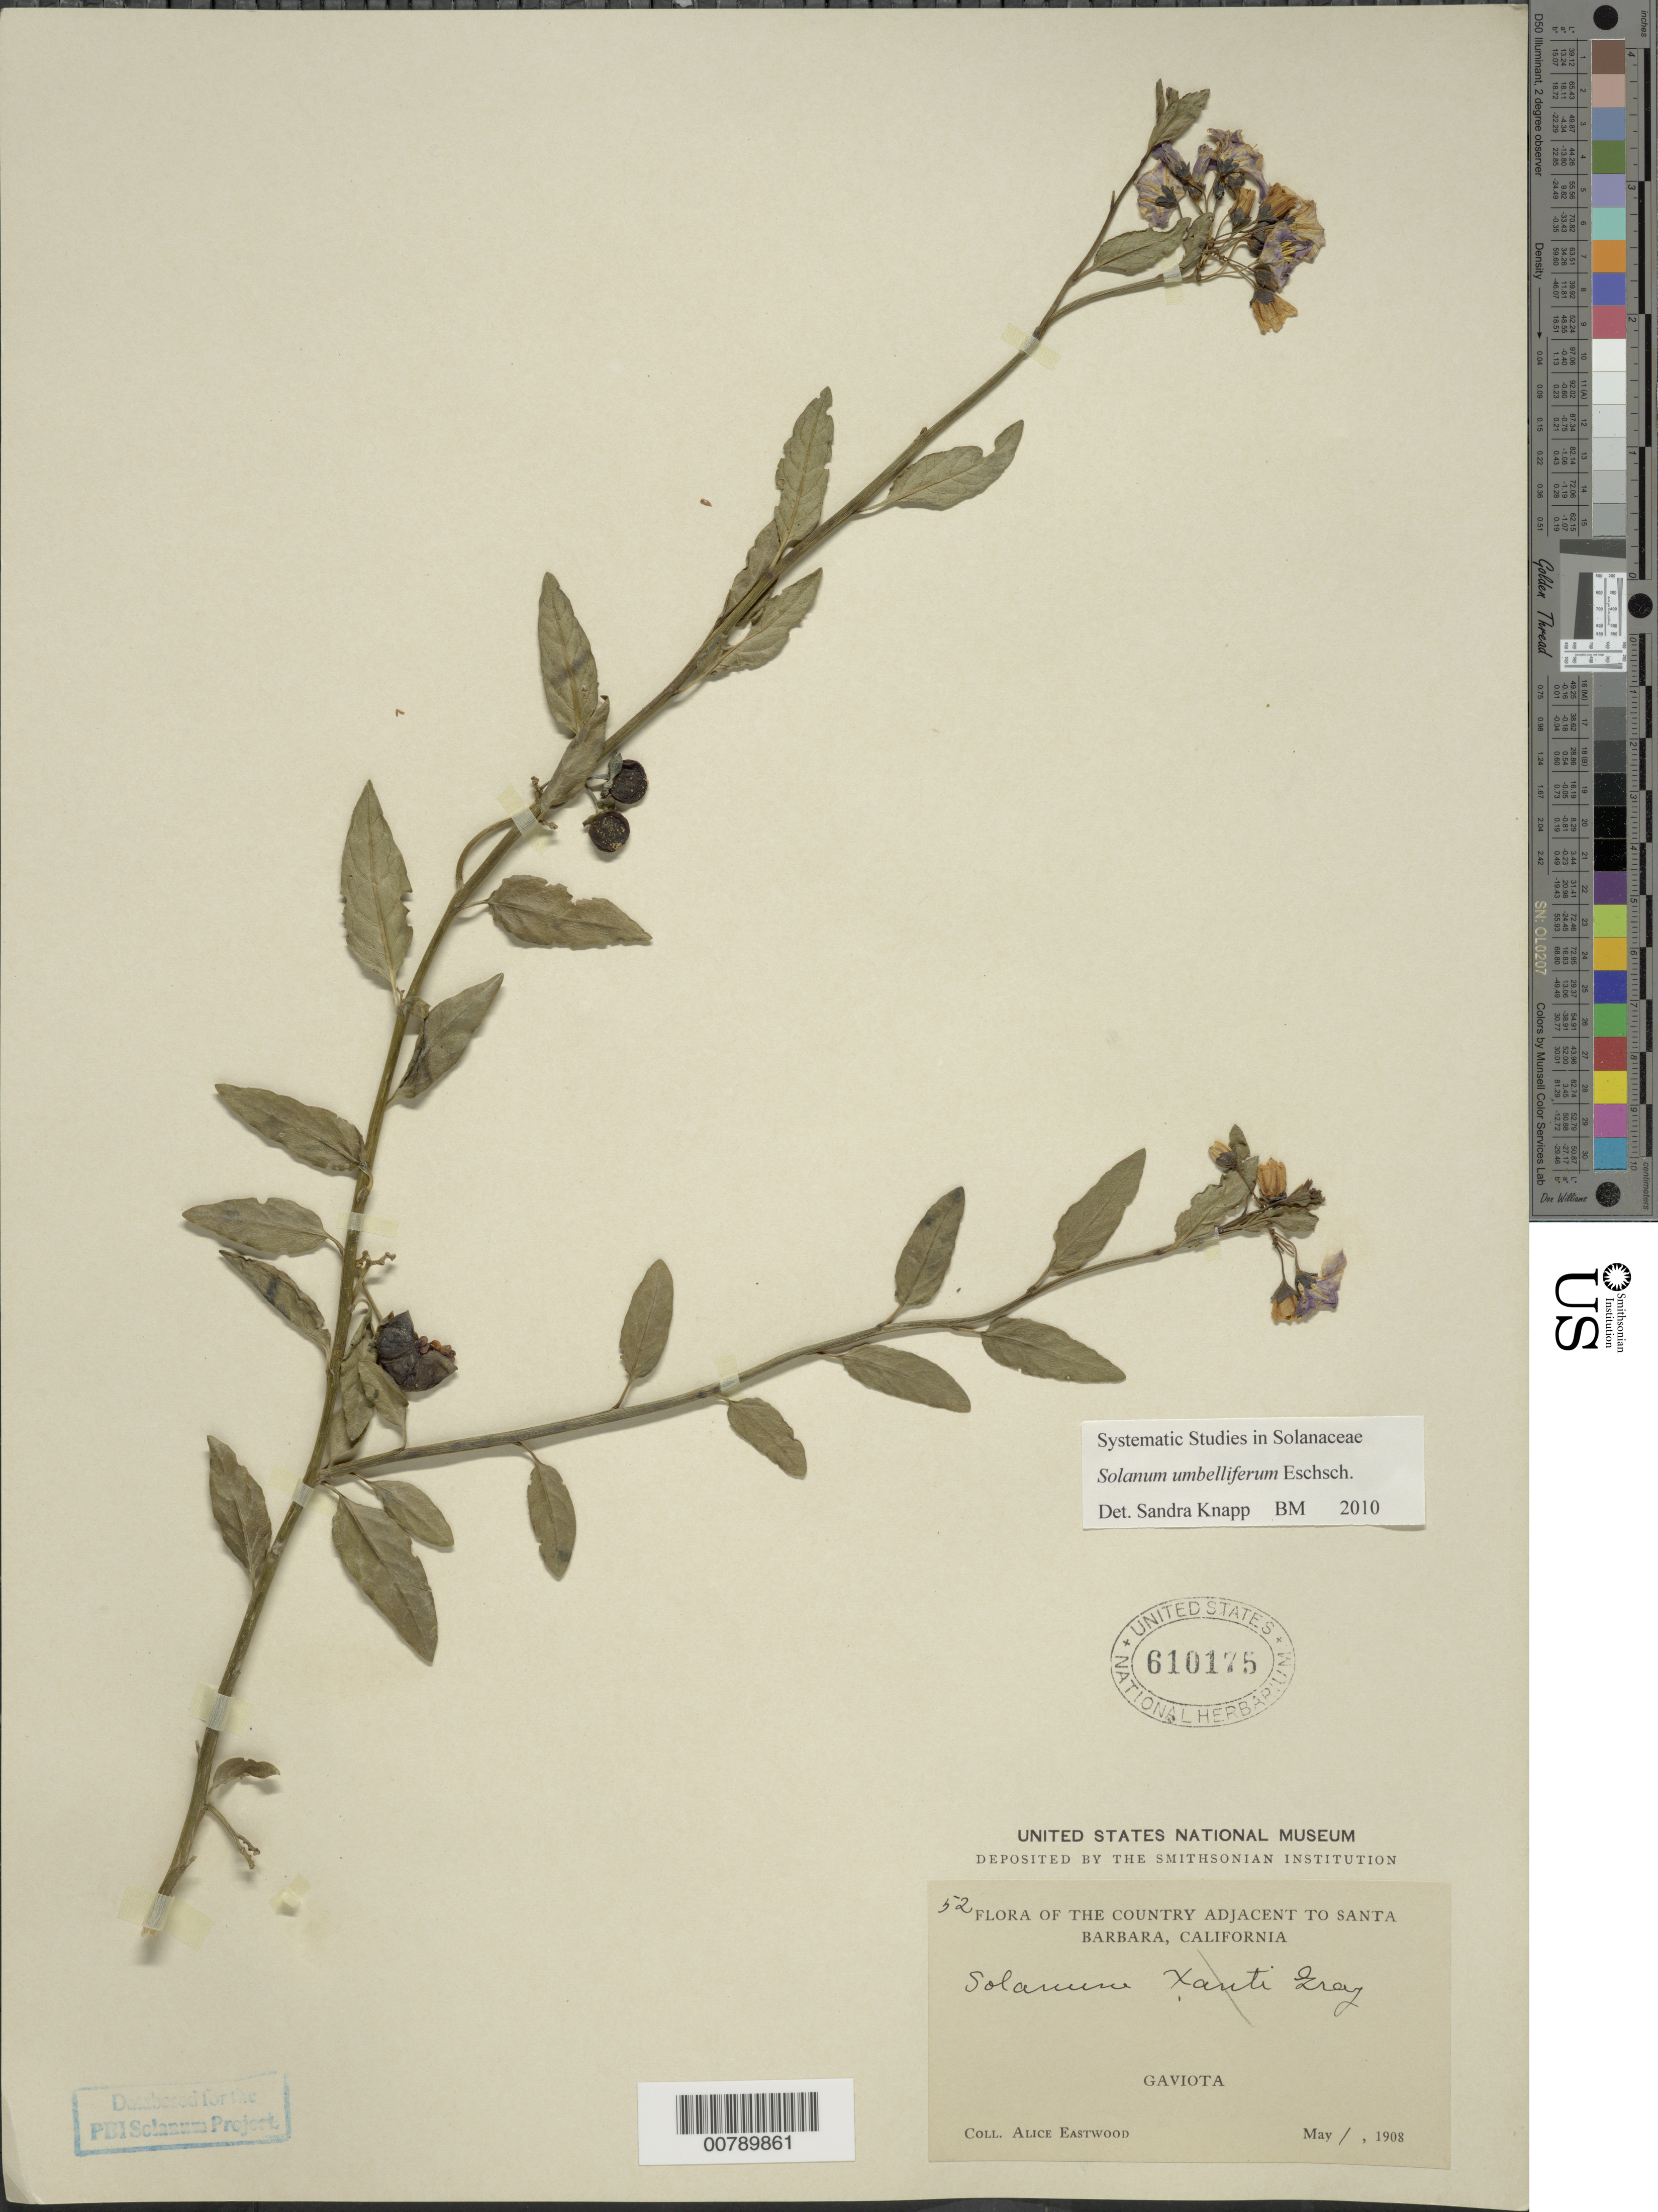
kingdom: Plantae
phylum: Tracheophyta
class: Magnoliopsida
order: Solanales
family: Solanaceae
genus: Solanum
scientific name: Solanum umbelliferum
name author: Eschsch.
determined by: Knapp, S. D.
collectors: A. Eastwood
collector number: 52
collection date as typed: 1 May 1908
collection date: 1908-05-01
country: United States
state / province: California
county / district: Santa Barbara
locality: adjacent to Santa Barbara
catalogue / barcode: US 610175